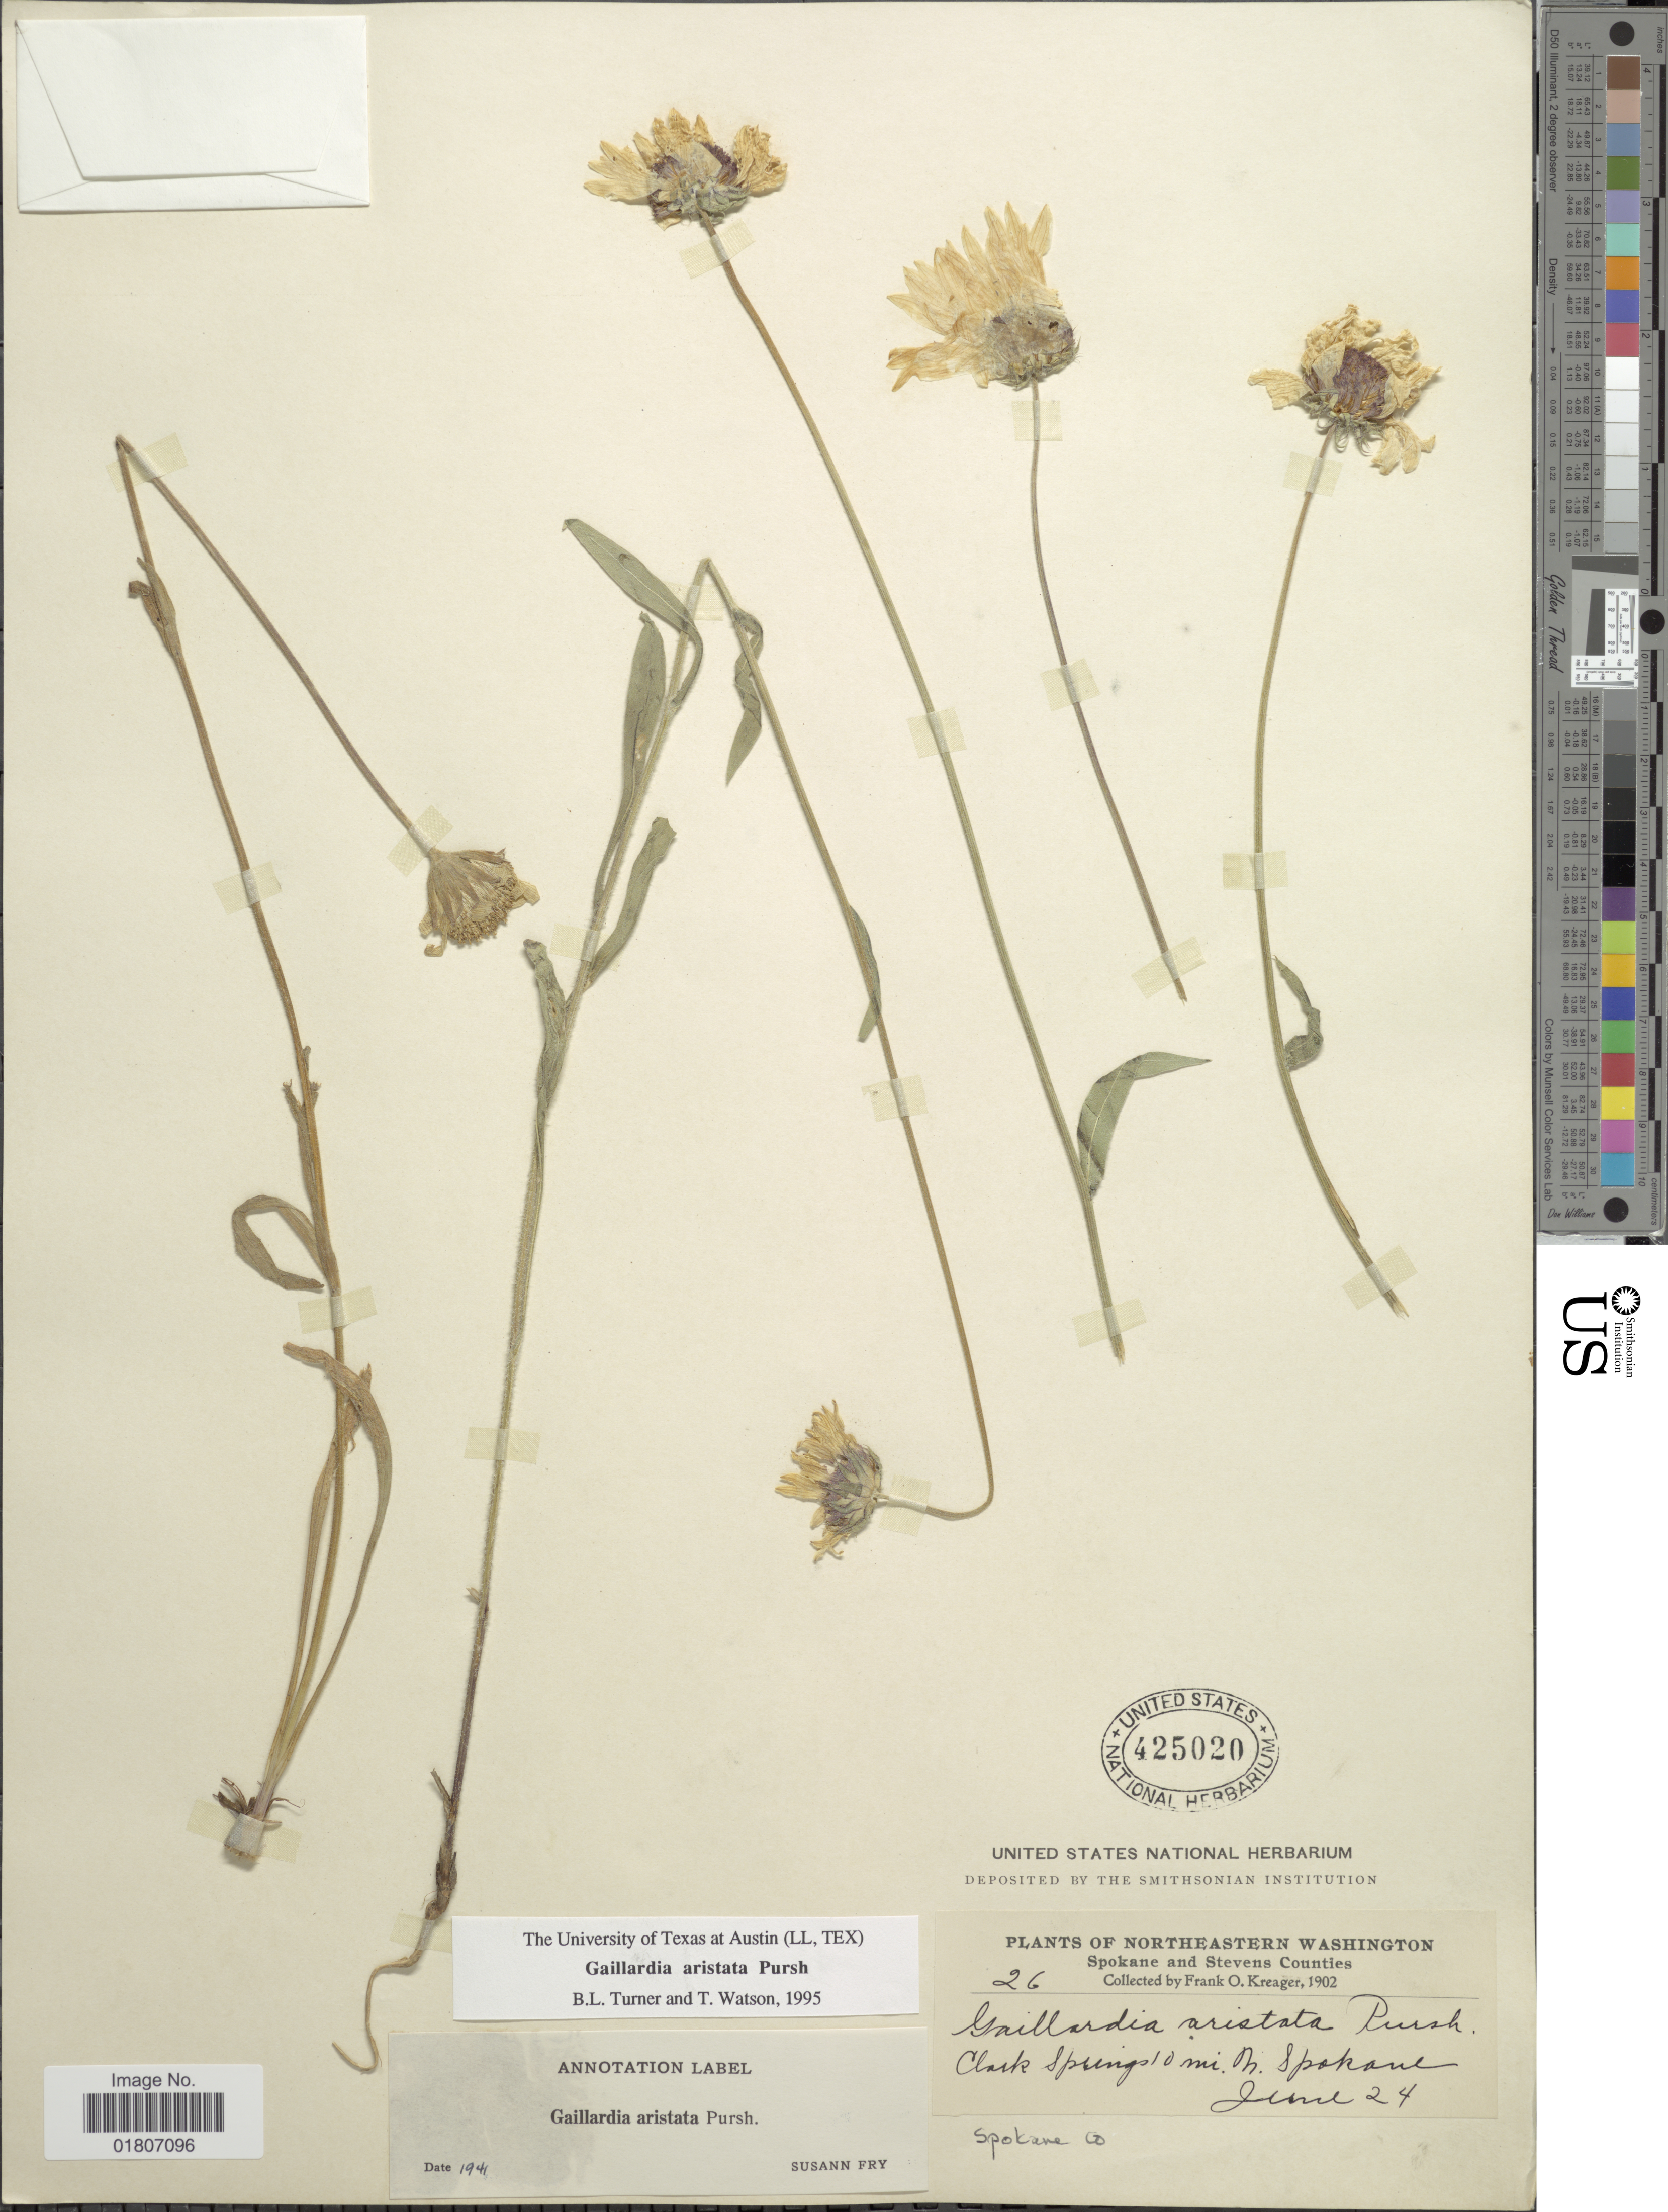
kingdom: Plantae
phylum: Tracheophyta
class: Magnoliopsida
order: Asterales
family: Asteraceae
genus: Gaillardia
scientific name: Gaillardia aristata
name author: Pursh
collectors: F. Kreager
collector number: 26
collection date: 1902-06-24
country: United States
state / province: Washington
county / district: Spokane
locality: Northeastern Washington. Clark Springs 10 mi. n. Spokane. Spokane Co.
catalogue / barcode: US 425020